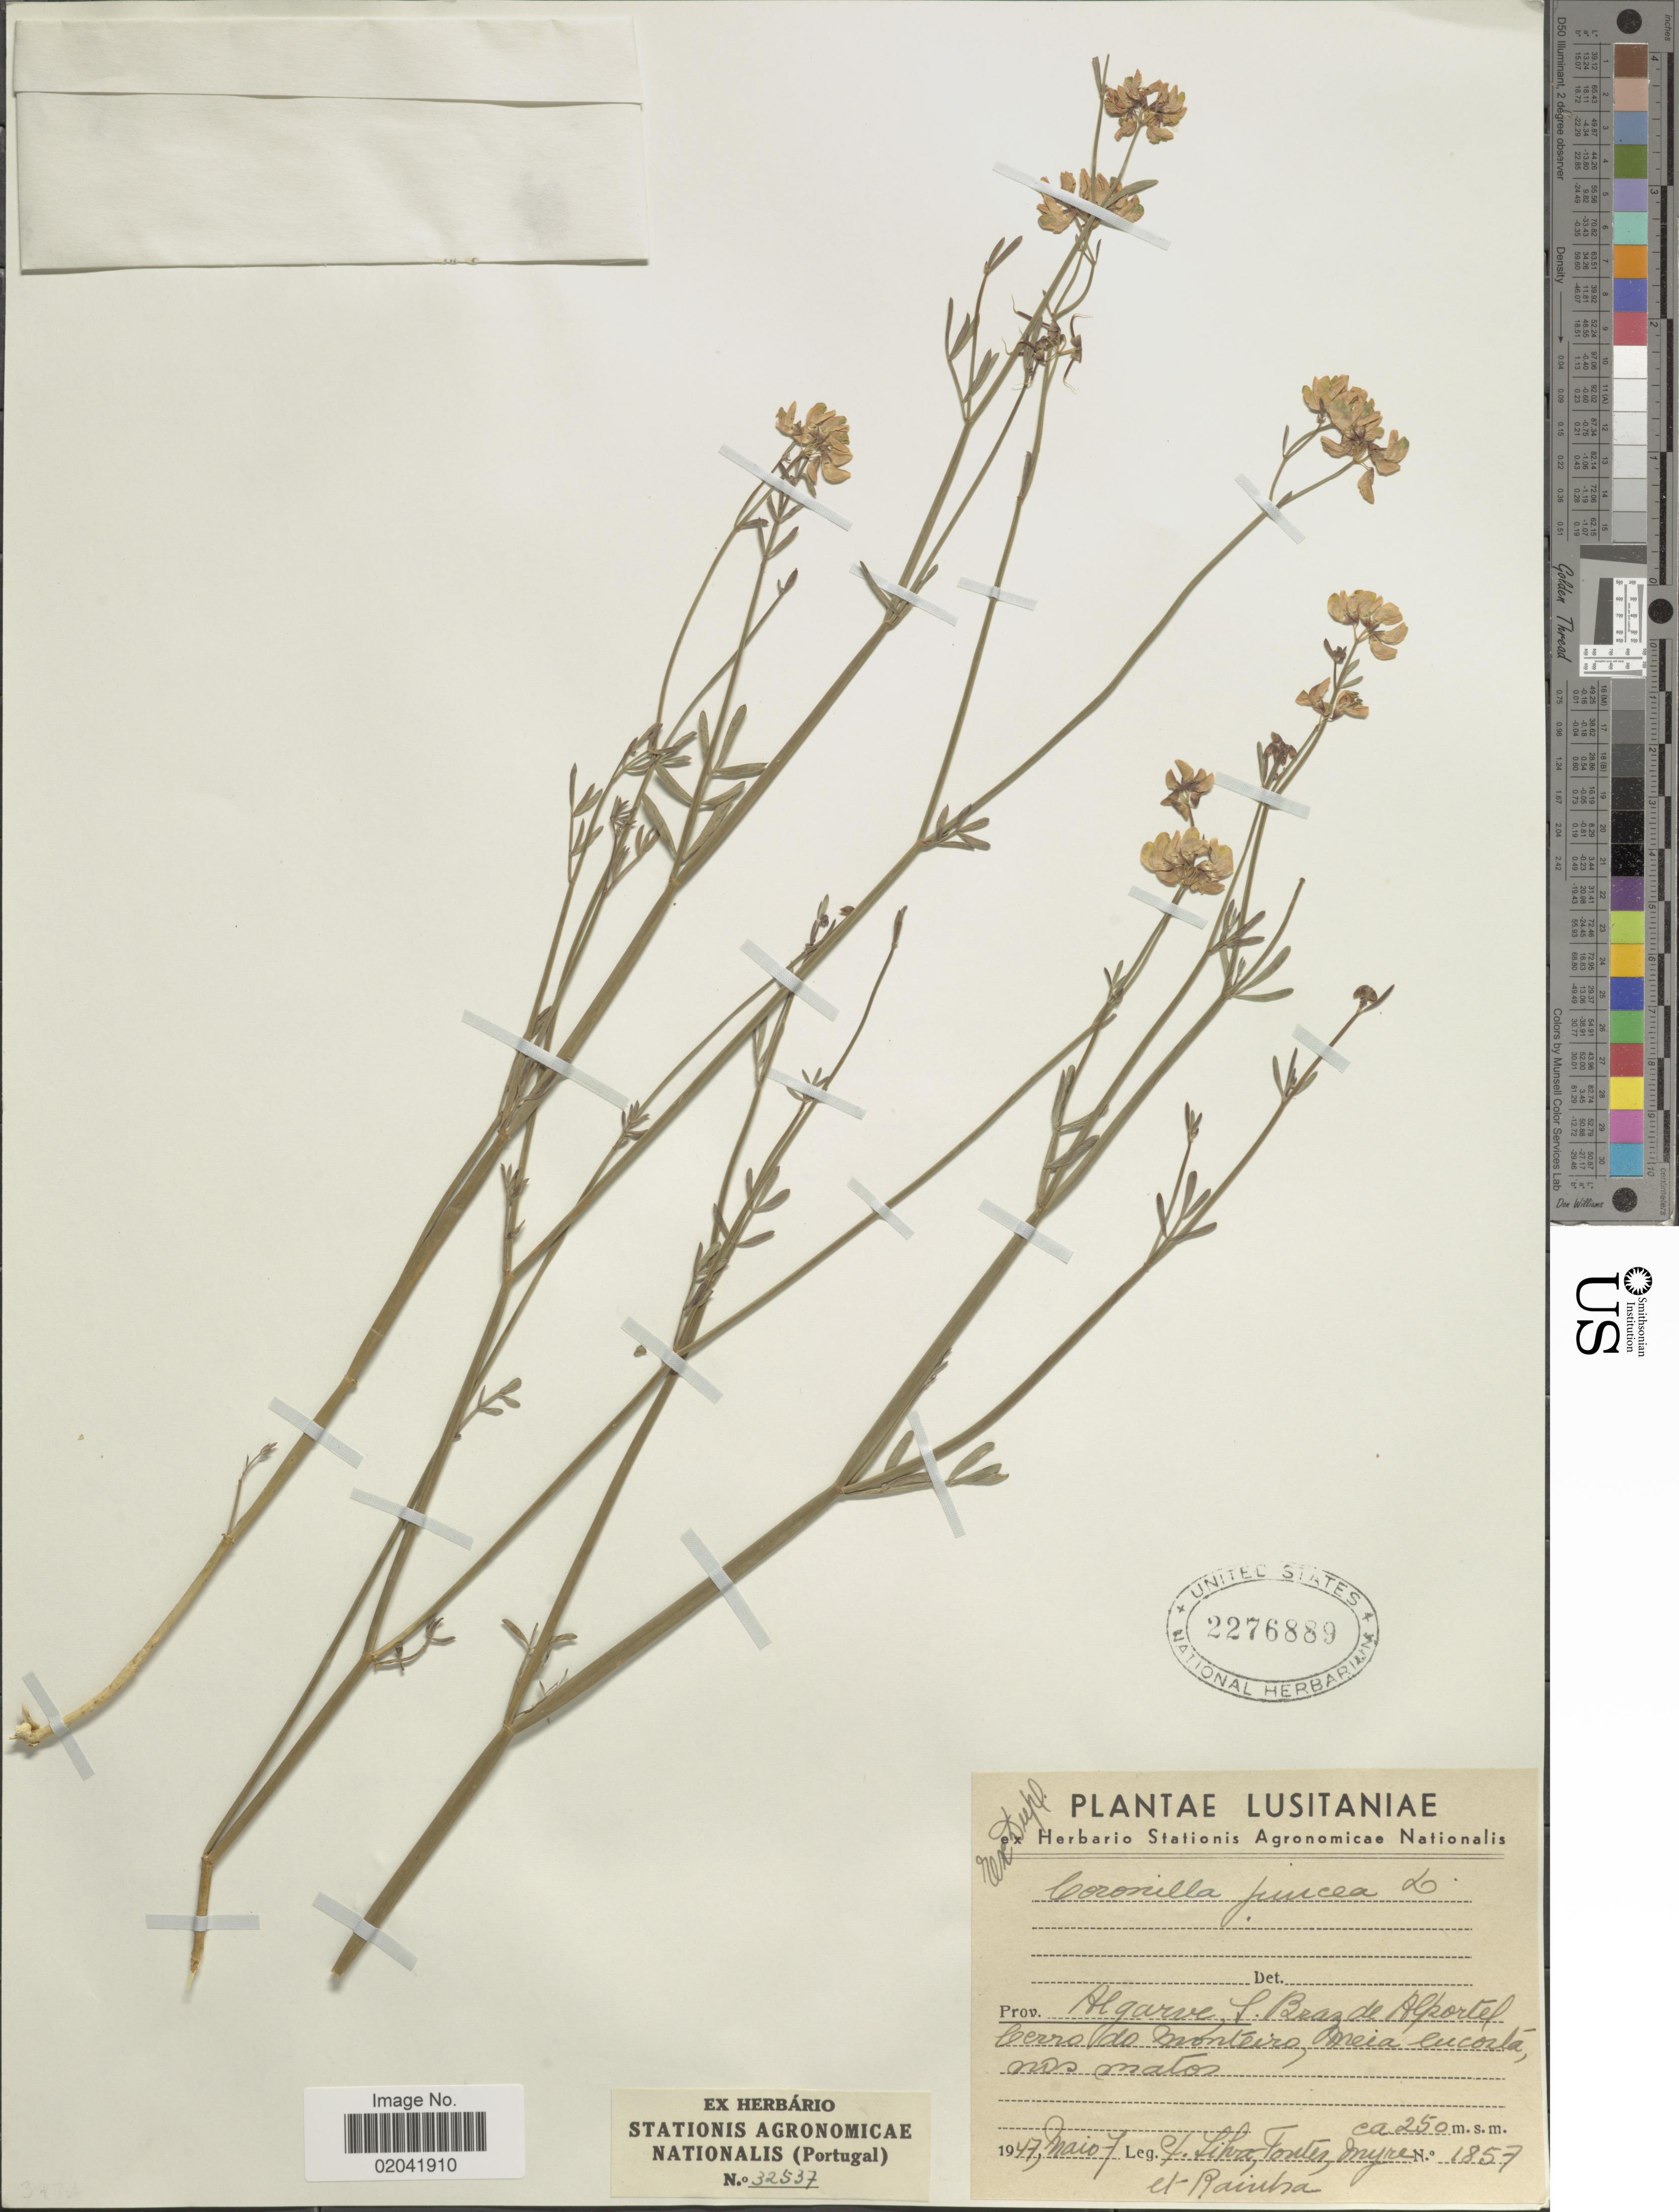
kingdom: Plantae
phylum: Tracheophyta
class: Magnoliopsida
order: Fabales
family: Fabaceae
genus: Coronilla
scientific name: Coronilla juncea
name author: L.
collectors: P. Silva, Fontes, Myre, M. & B. Rainha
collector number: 1857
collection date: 1947-05-07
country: Portugal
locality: Lusitaniae, Prov. Algarve, S. Braz de Alportel, Cerro do Monteiro, Meia eucosta, nos matos [interpreted]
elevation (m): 250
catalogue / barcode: US 2276889